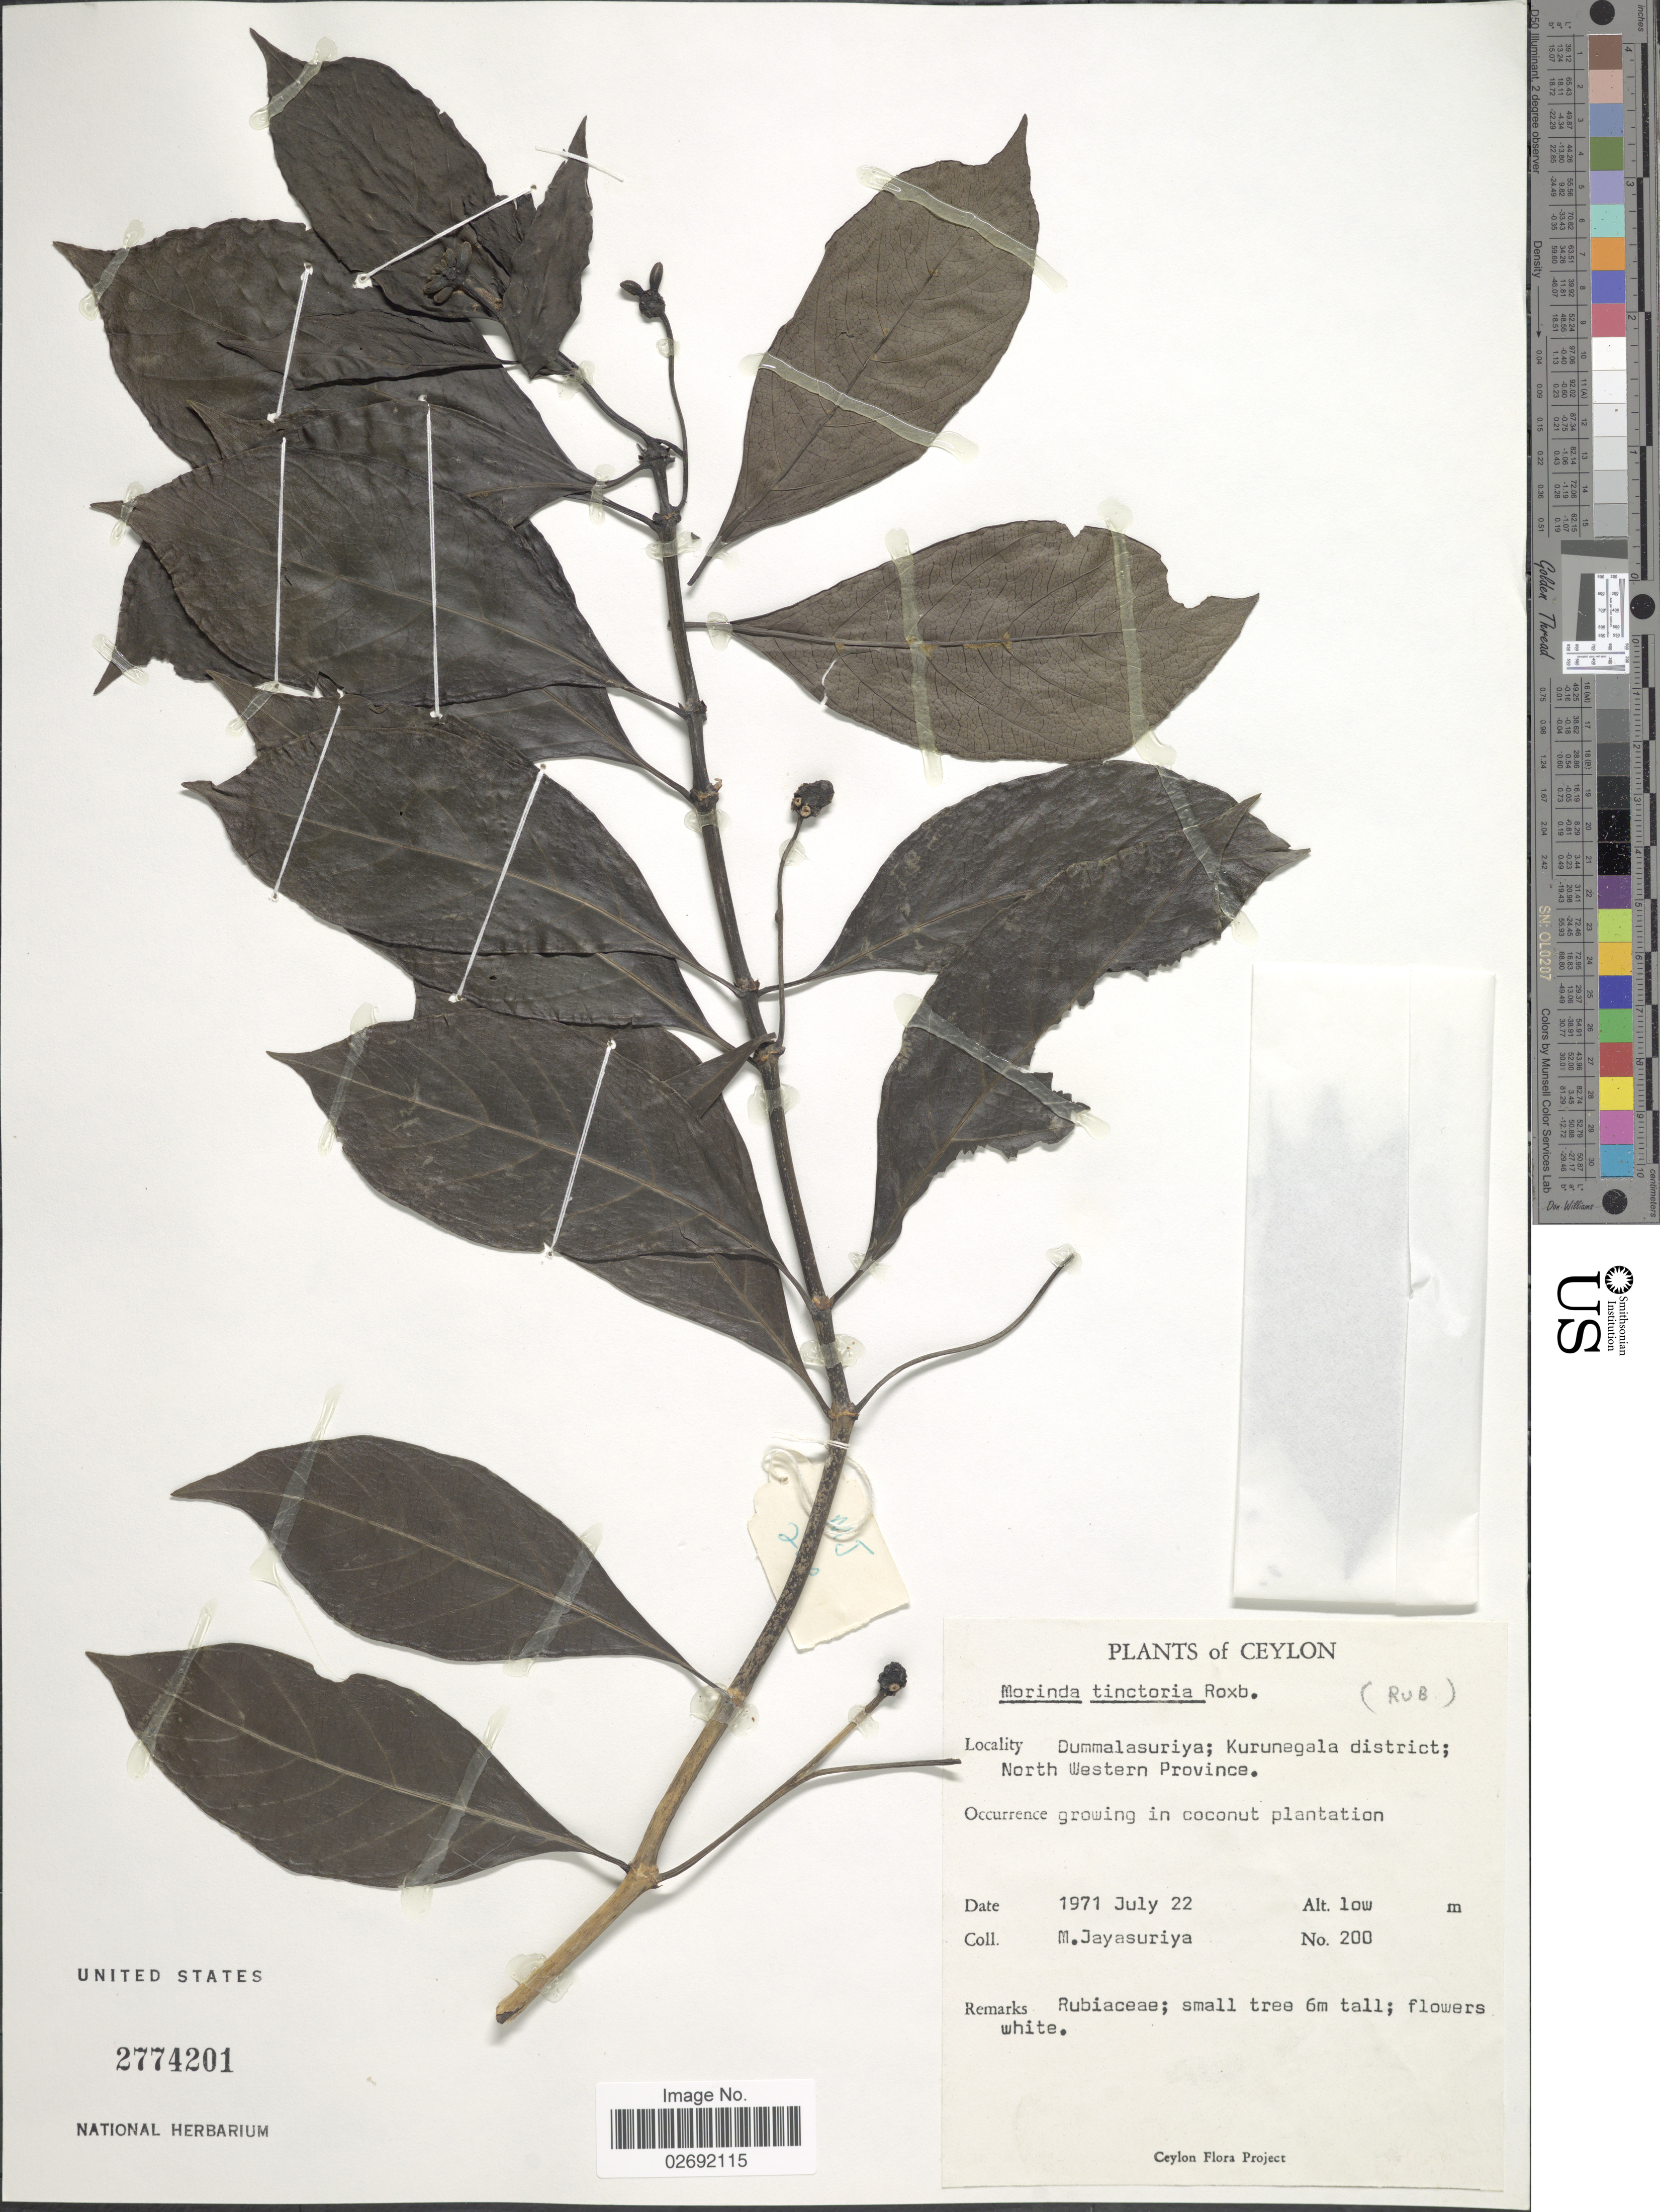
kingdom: Plantae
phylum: Tracheophyta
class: Magnoliopsida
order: Gentianales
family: Rubiaceae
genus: Morinda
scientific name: Morinda coreia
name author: Buch.-Ham.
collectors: M. Jayasuriya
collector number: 200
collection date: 1971-07-22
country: Sri Lanka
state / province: North Western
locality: Ceylon, Dummalasuriya; Kurunegala district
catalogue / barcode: US 2774201